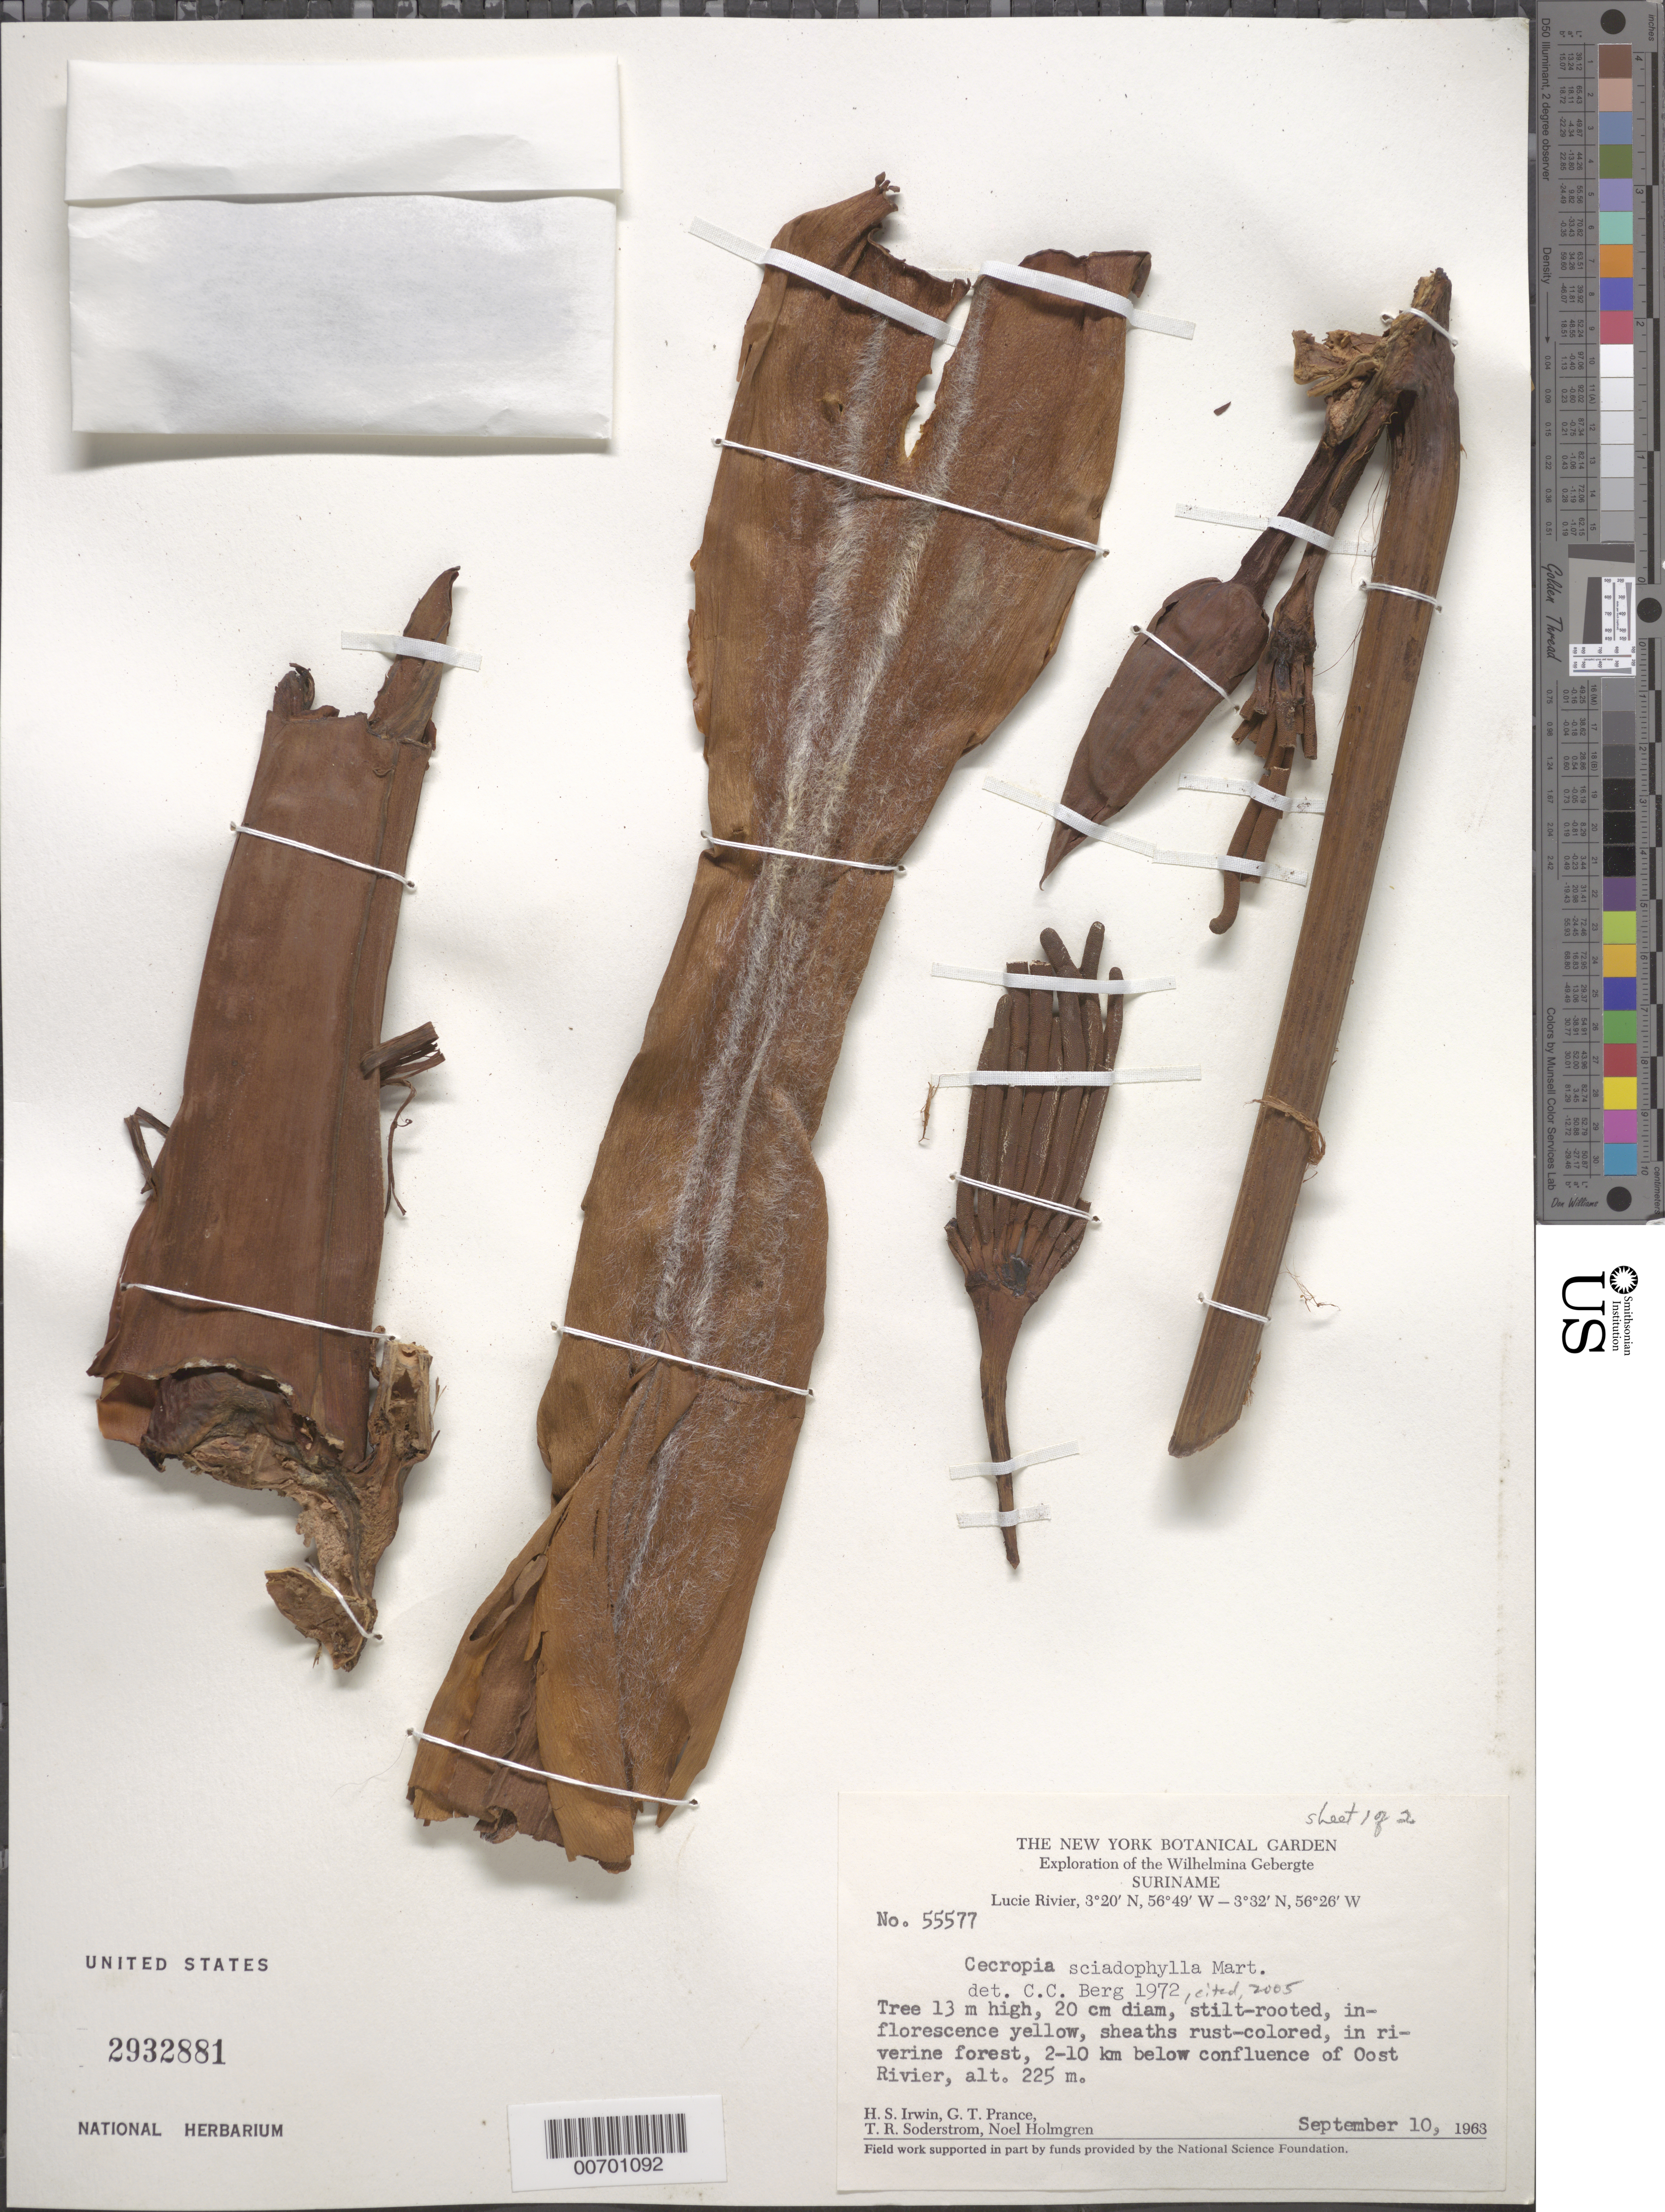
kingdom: Plantae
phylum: Tracheophyta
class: Magnoliopsida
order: Rosales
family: Urticaceae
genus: Cecropia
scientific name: Cecropia sciadophylla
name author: Mart.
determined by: Berg, C. C.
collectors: H. Irwin, G. T. Prance, T. R. Soderstrom & N. H. Holmgren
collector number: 55577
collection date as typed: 10-Sep-63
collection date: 1963-09-10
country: Suriname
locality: Lucie R., 2-10 km below confl. with Oost R., Wilhelmina Gebergte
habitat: Riverine forest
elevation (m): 225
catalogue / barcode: US 2932881